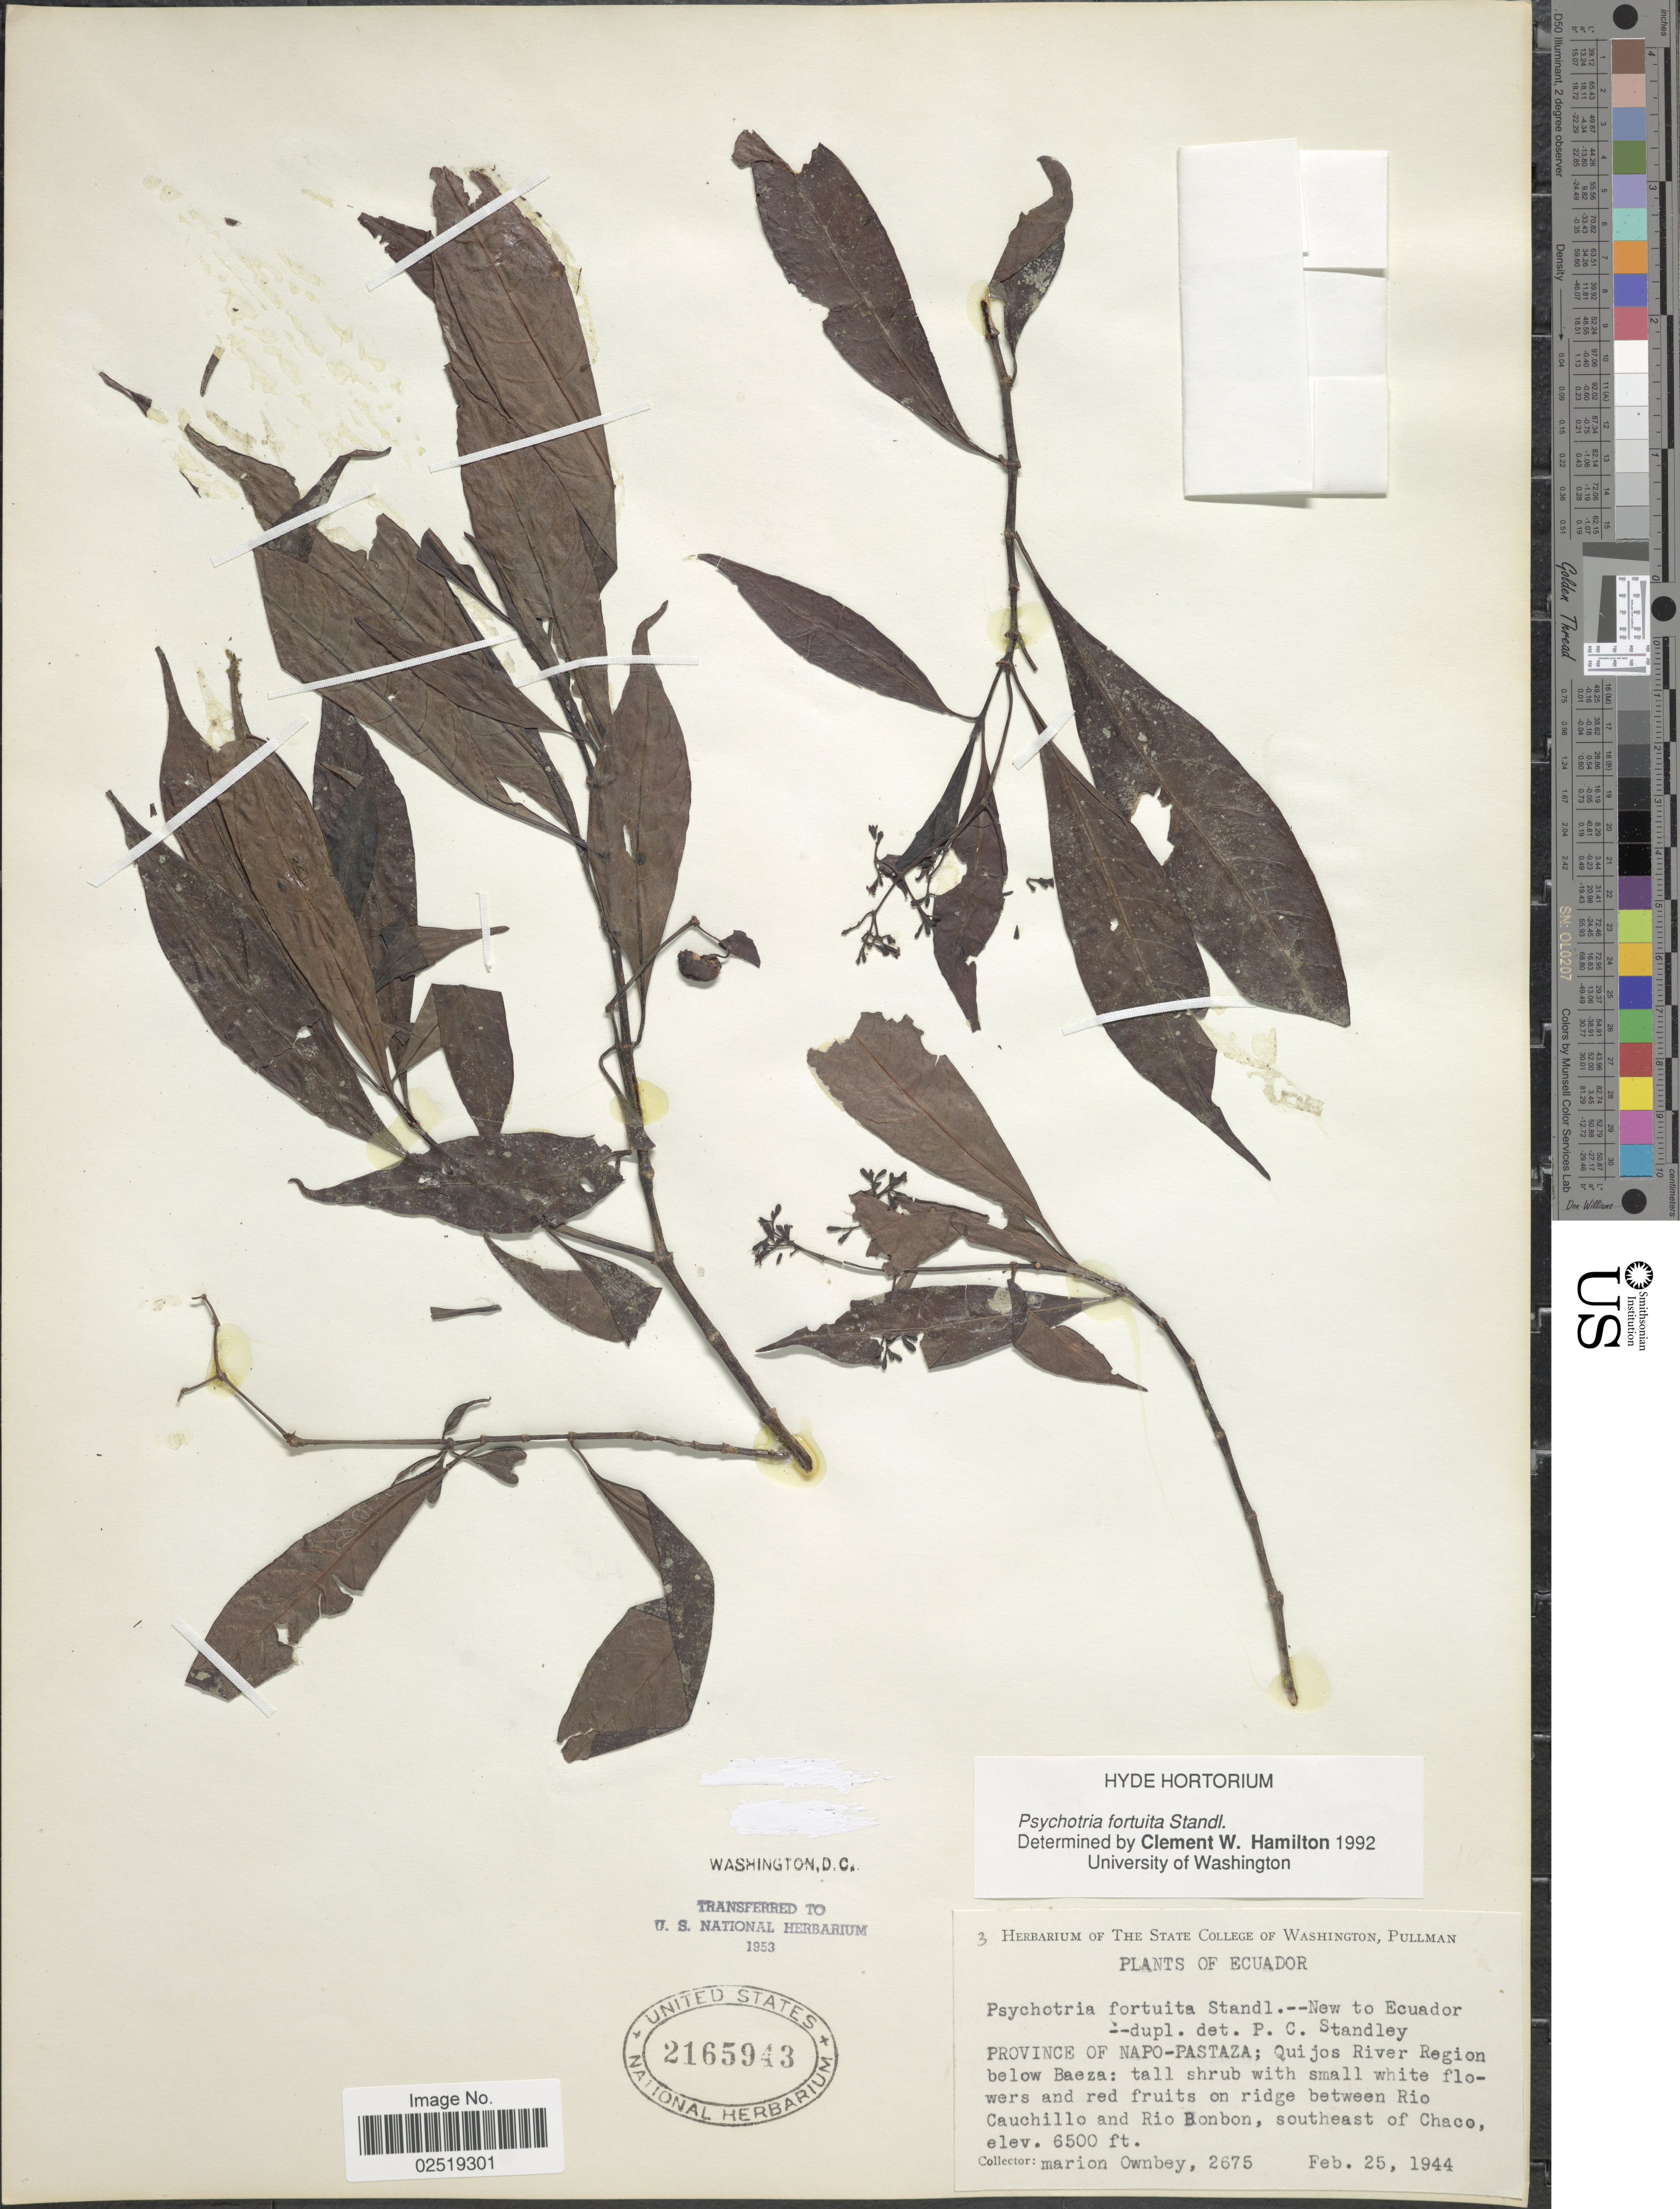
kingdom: Plantae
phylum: Tracheophyta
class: Magnoliopsida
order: Gentianales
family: Rubiaceae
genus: Psychotria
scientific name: Psychotria fortuita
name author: Standl.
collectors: F. M. Ownbey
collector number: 2675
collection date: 1944-02-25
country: Ecuador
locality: Province of Napo-Pastaza; Quijos River Region below Baeza. Ridge between Rio Cauchillo and Rio Bonbon, southeast of Chaco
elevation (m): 1981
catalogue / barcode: US 2165943